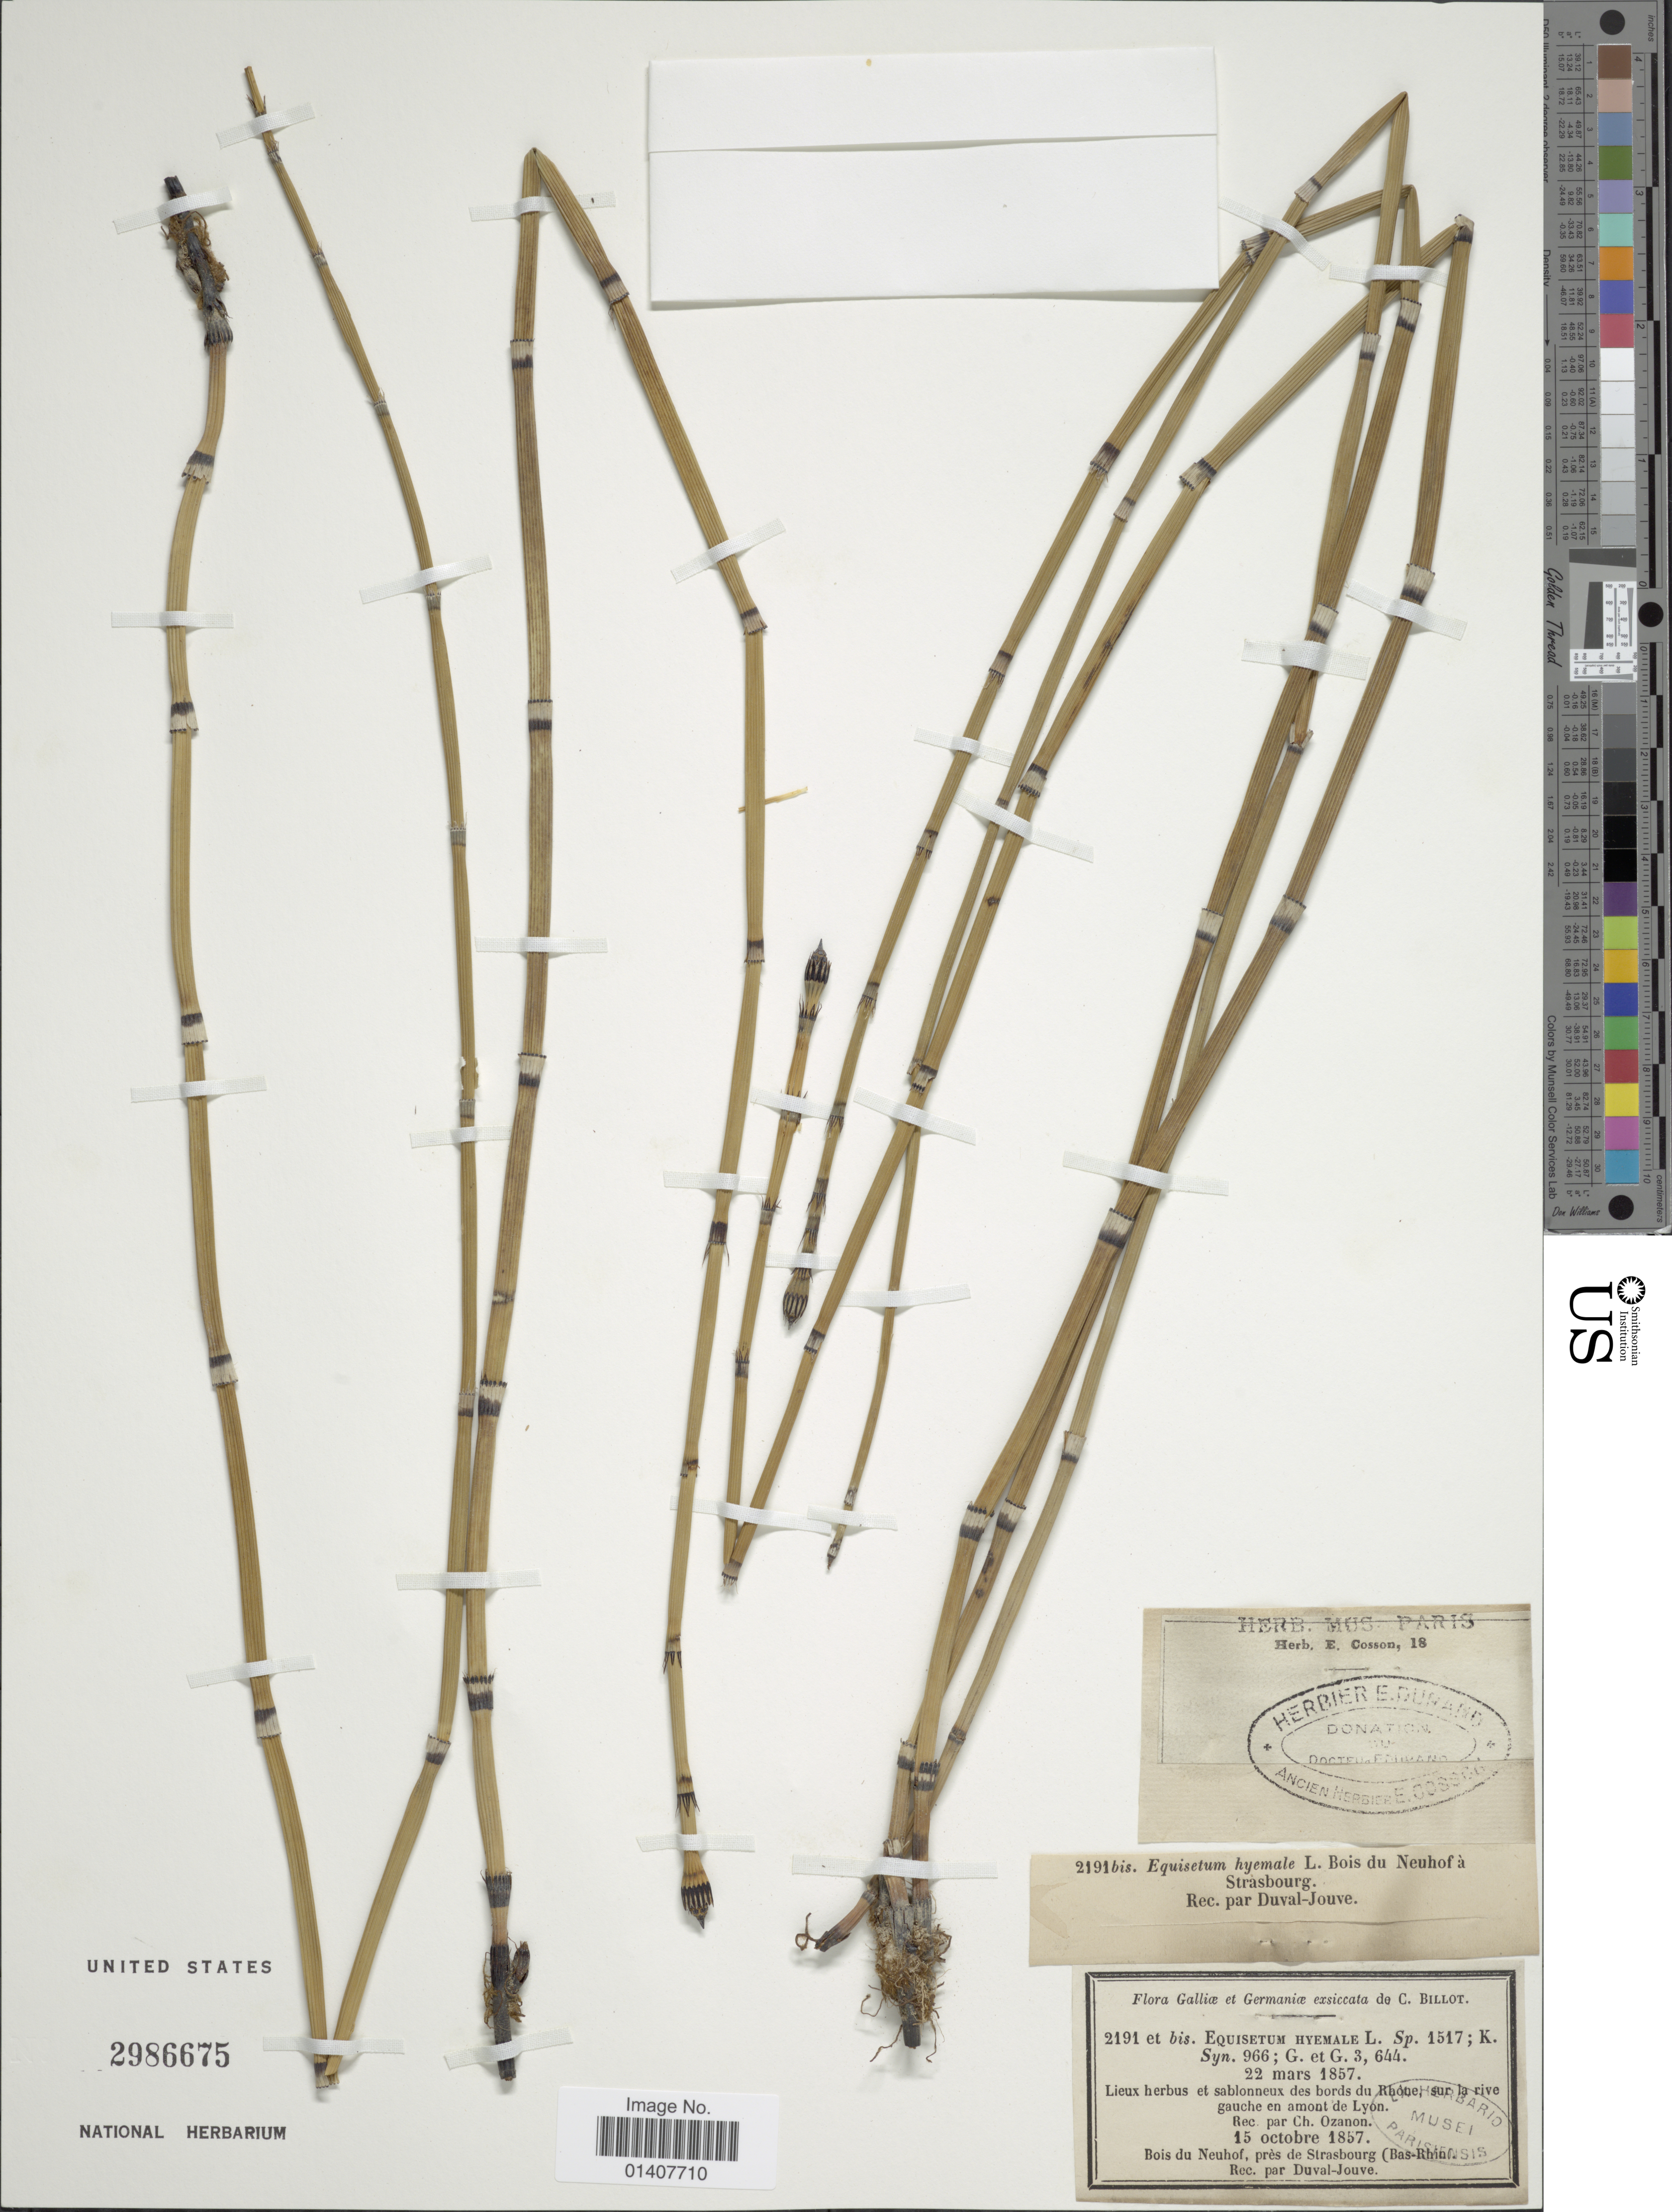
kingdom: Plantae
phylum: Tracheophyta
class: Polypodiopsida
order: Equisetales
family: Equisetaceae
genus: Equisetum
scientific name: Equisetum hyemale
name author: L.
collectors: J. Duval-Jouve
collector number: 2191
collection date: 1857-10-15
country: France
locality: Galliae et Germaniae, Lieux herbus et sablonneux des bords du Rhone, sur la rive gauche en amont de Lyon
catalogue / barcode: US 2986675